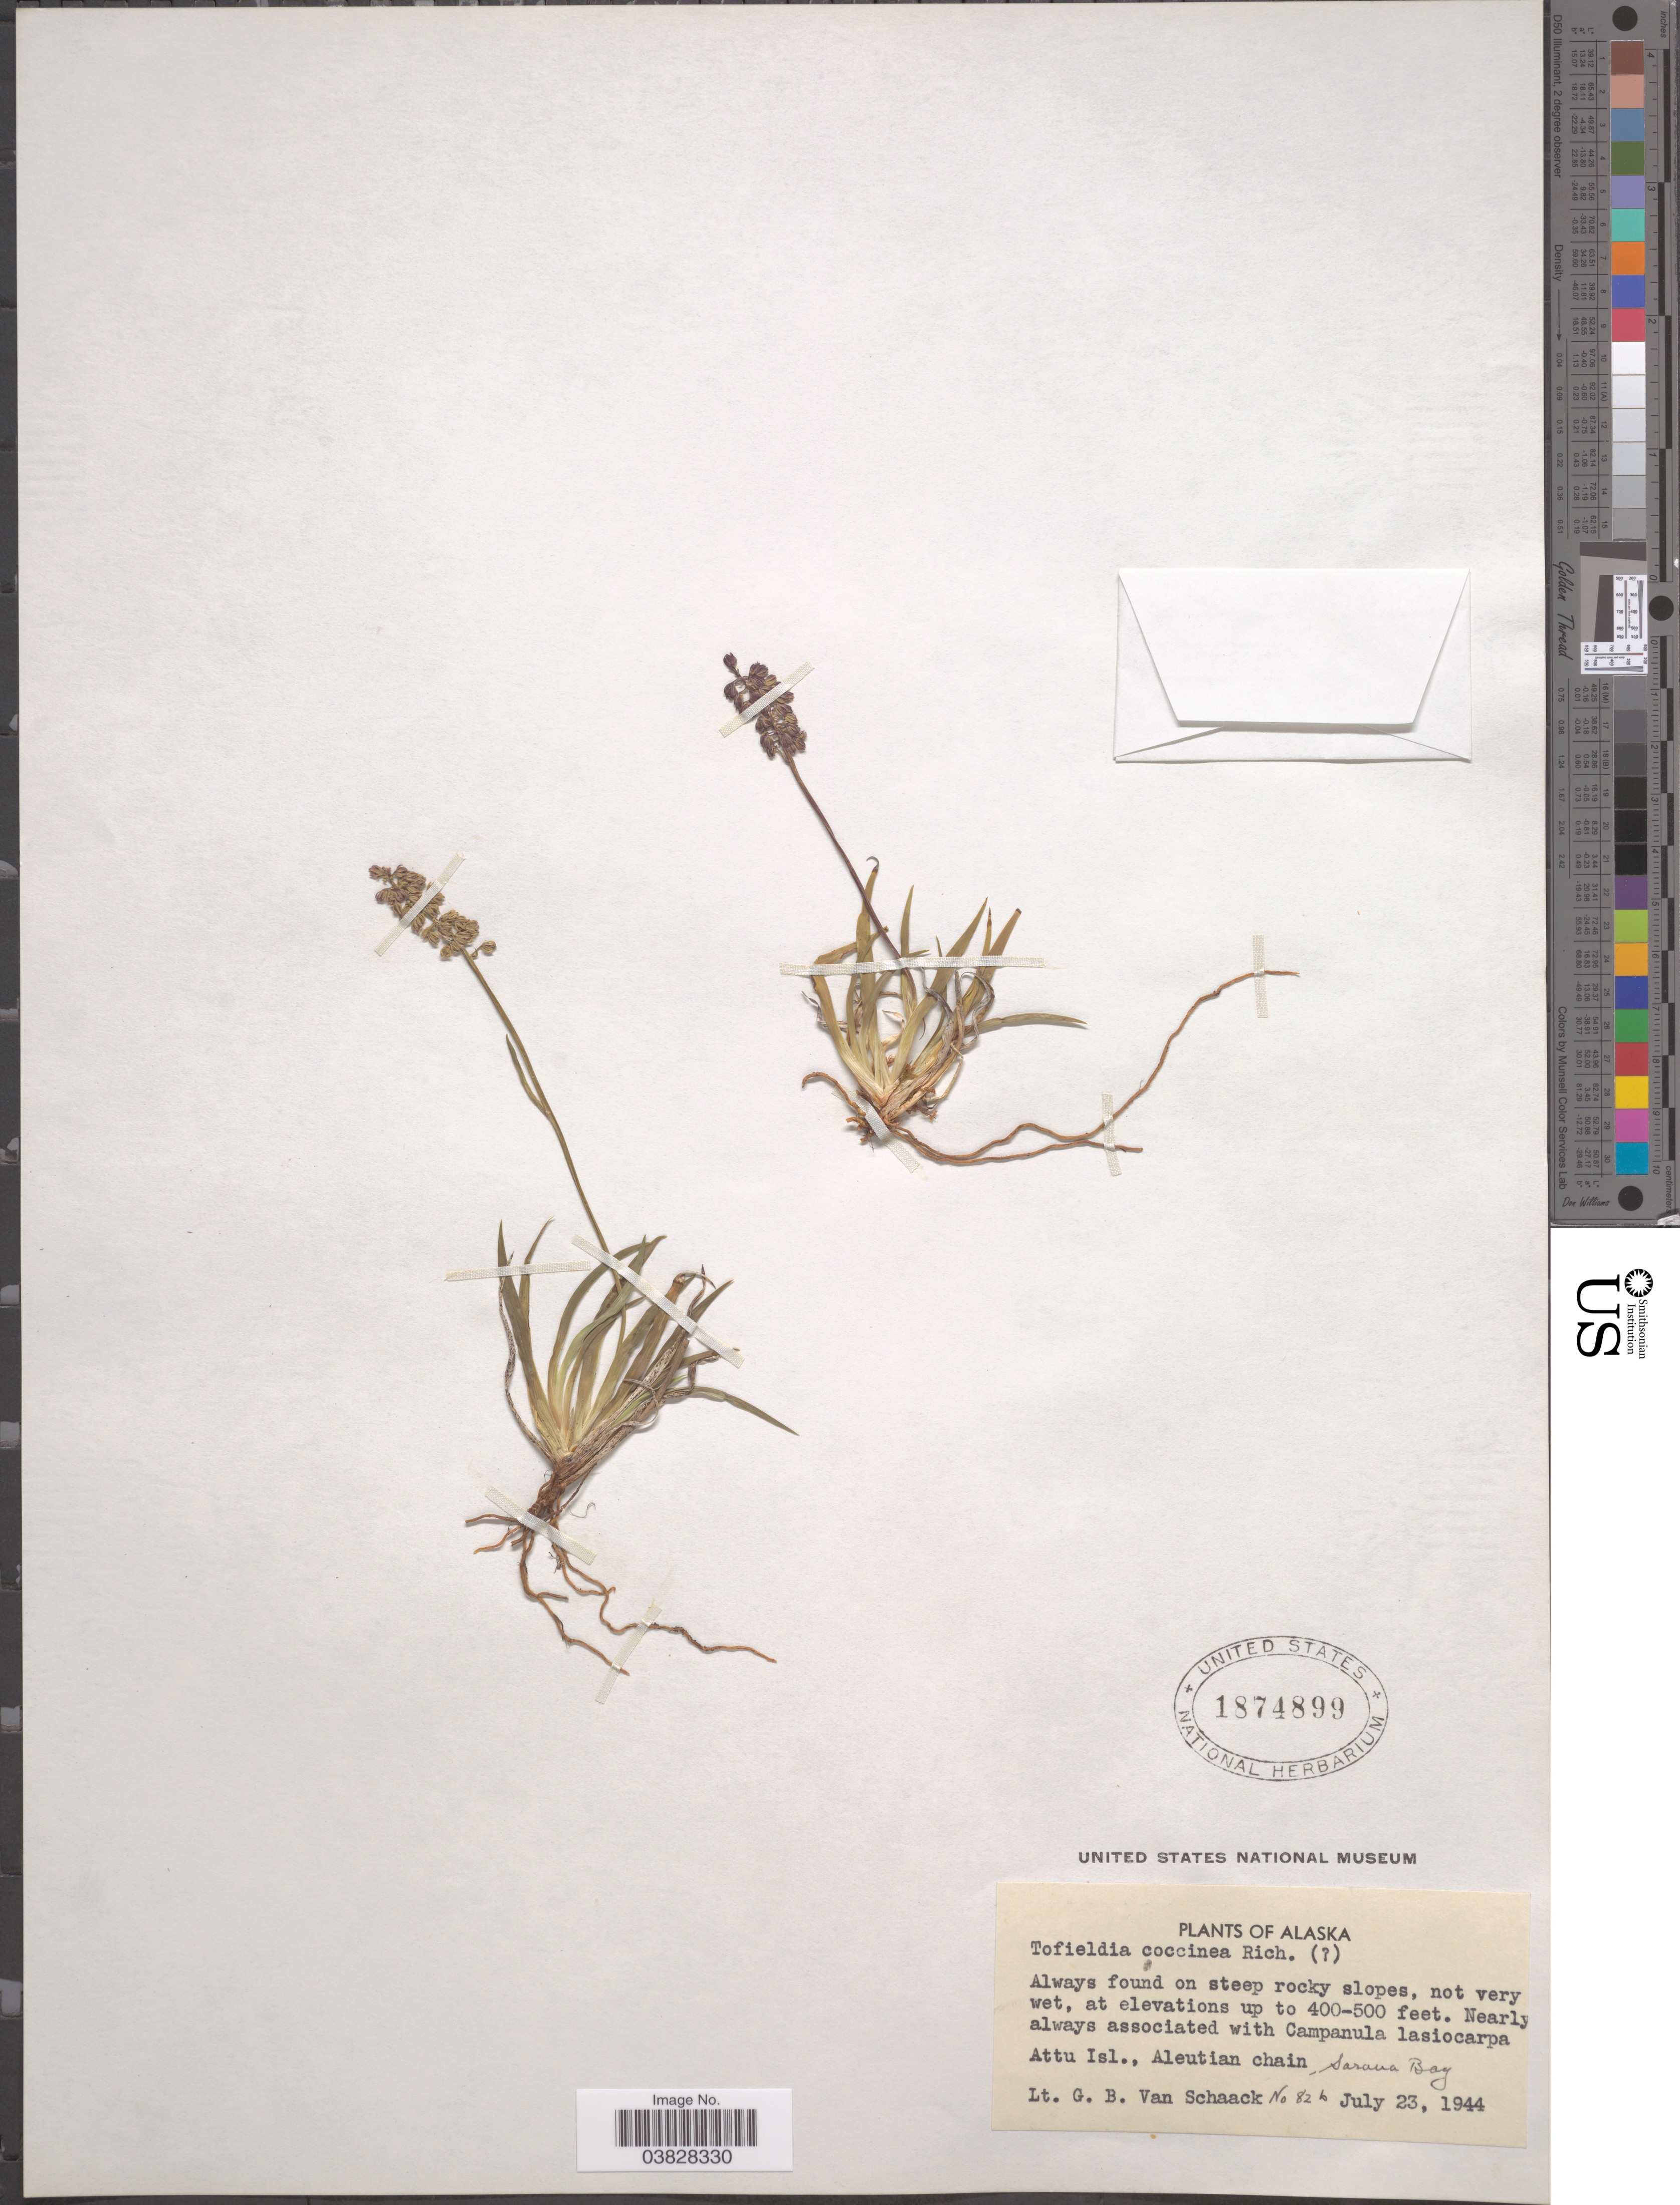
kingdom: Plantae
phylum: Tracheophyta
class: Liliopsida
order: Alismatales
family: Tofieldiaceae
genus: Tofieldia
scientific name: Tofieldia coccinea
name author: Richardson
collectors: G. Van Schaack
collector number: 82b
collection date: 1944-07-23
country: United States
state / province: Alaska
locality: Attu Isl., Aleutian chain, Sarana Bay.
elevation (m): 122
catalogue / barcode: US 1874899